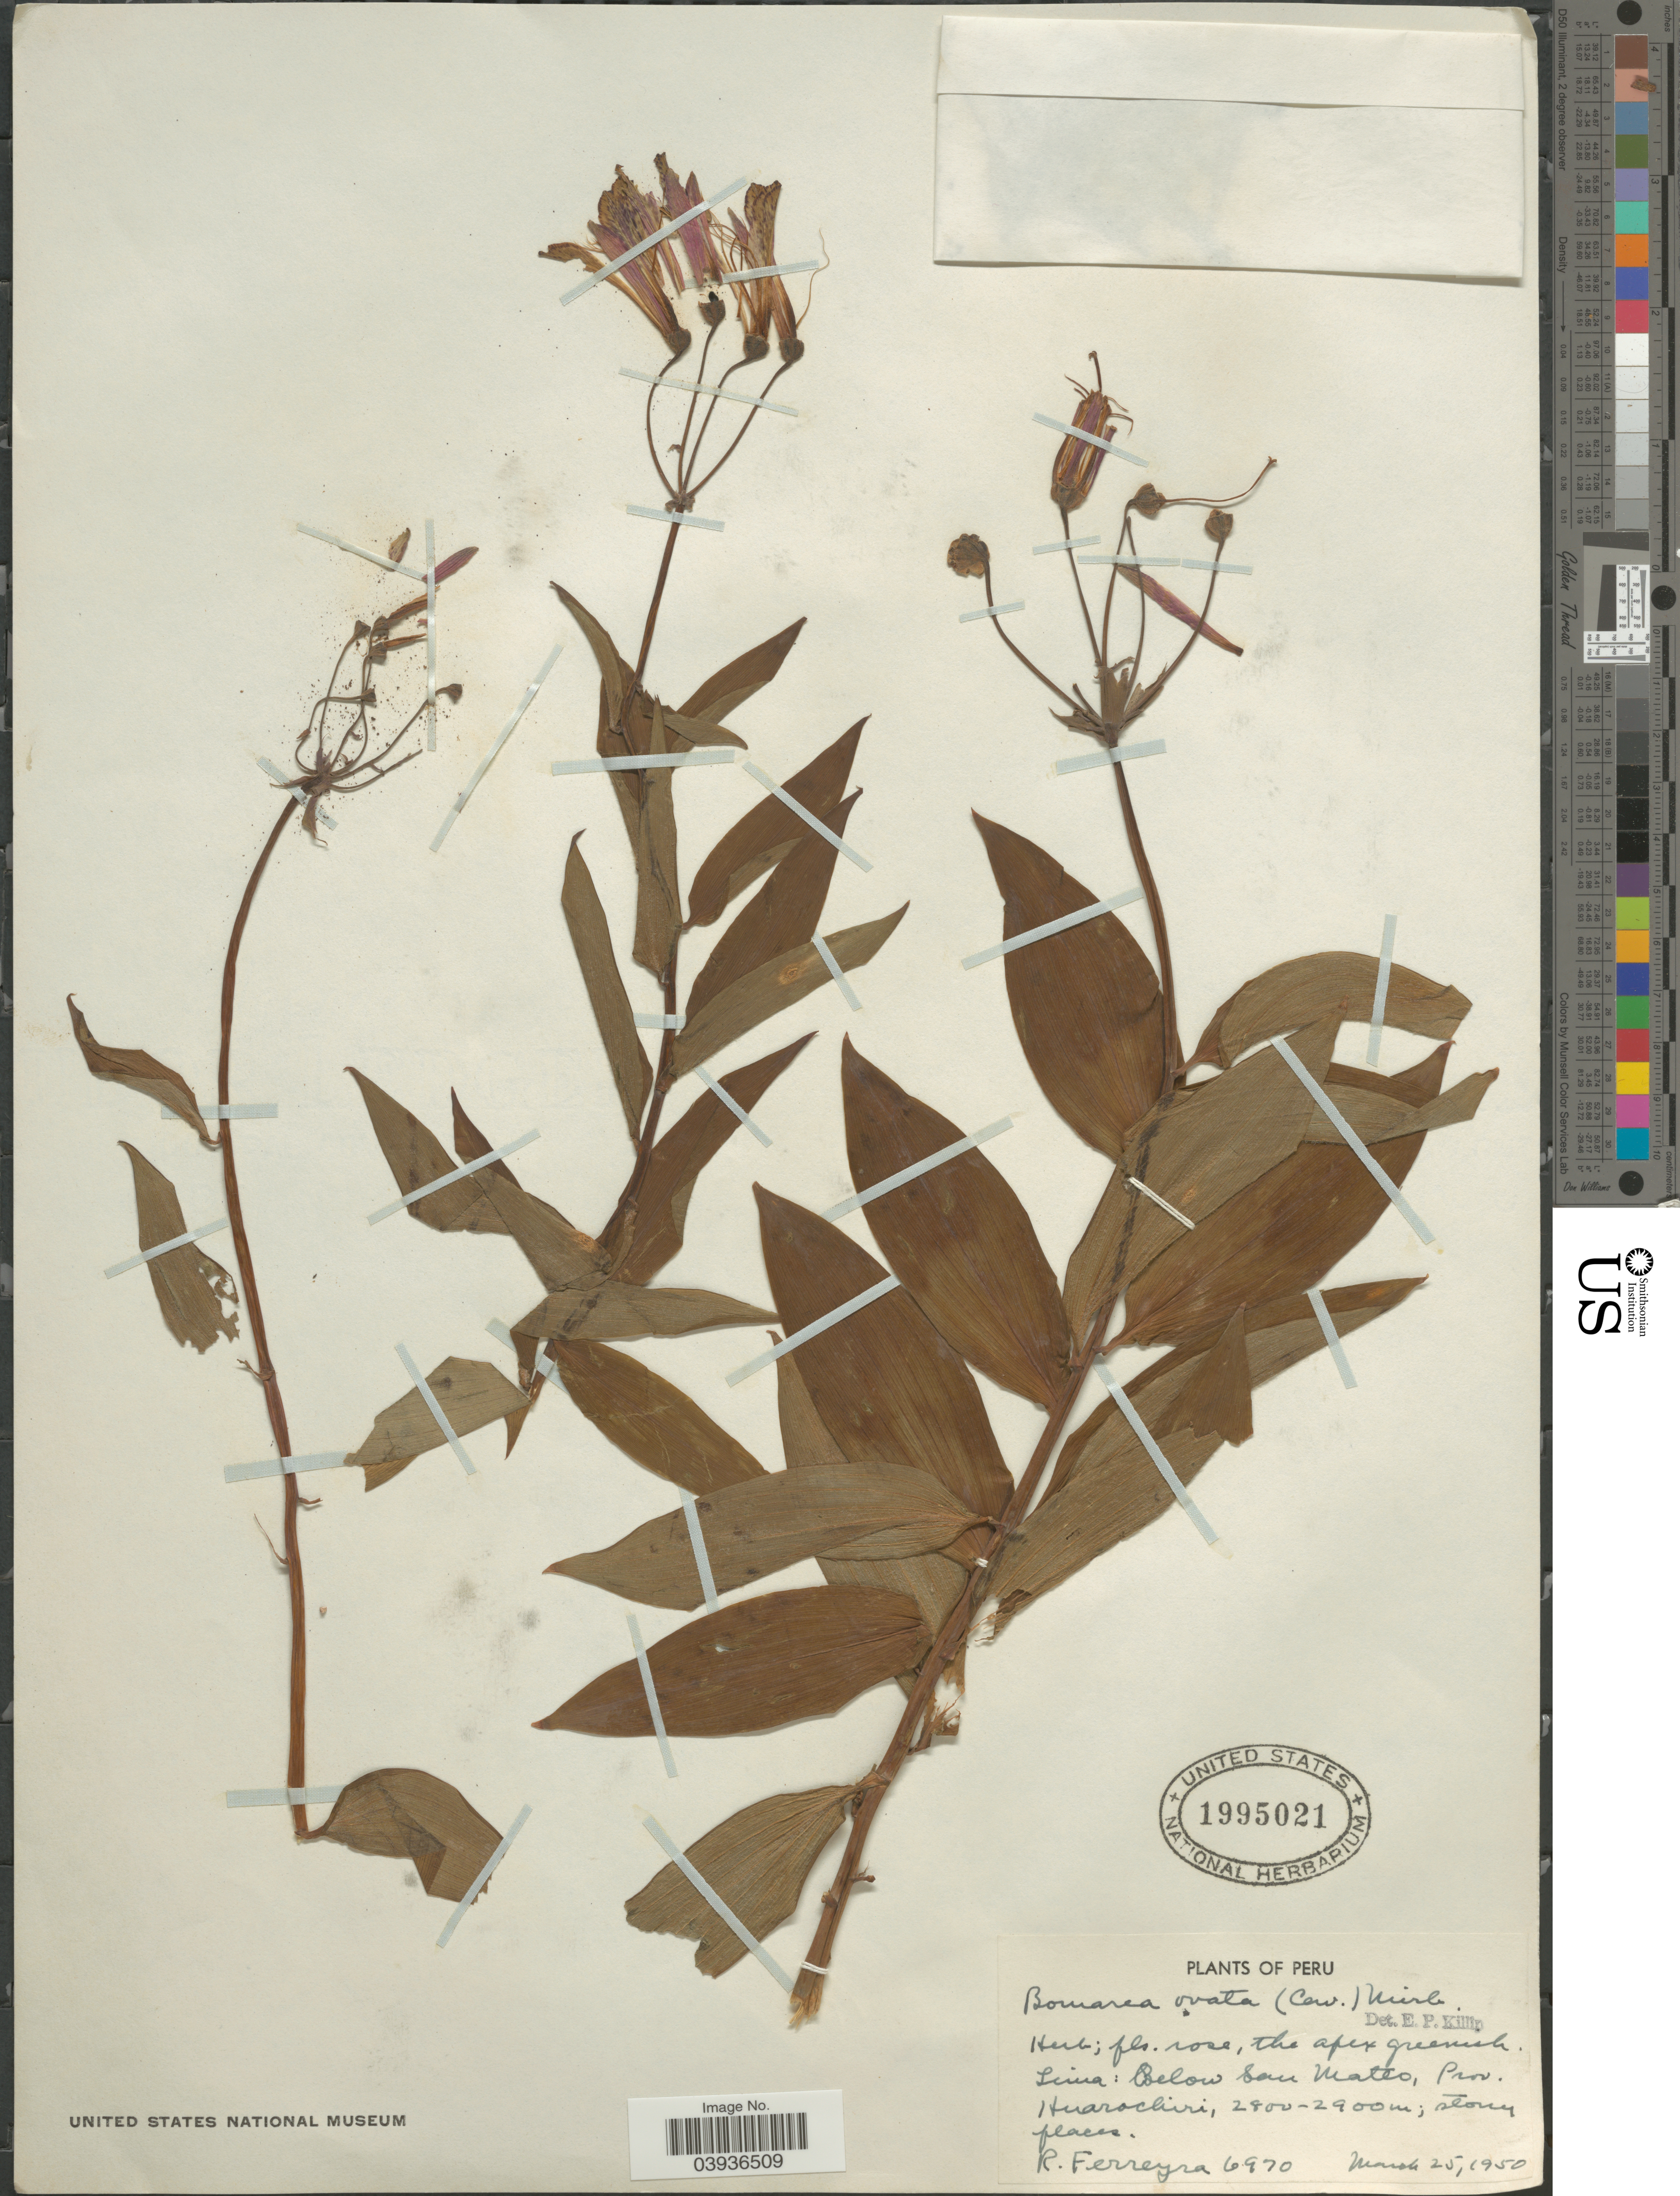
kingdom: Plantae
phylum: Tracheophyta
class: Liliopsida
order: Liliales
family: Alstroemeriaceae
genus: Bomarea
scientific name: Bomarea ovata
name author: (Cav.) Mirb.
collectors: R. A. Ferreyra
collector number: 6970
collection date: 1950-03-25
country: Peru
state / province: Lima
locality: Below San Mateo, Prov. Huarochiri.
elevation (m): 2800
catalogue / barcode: US 1995021